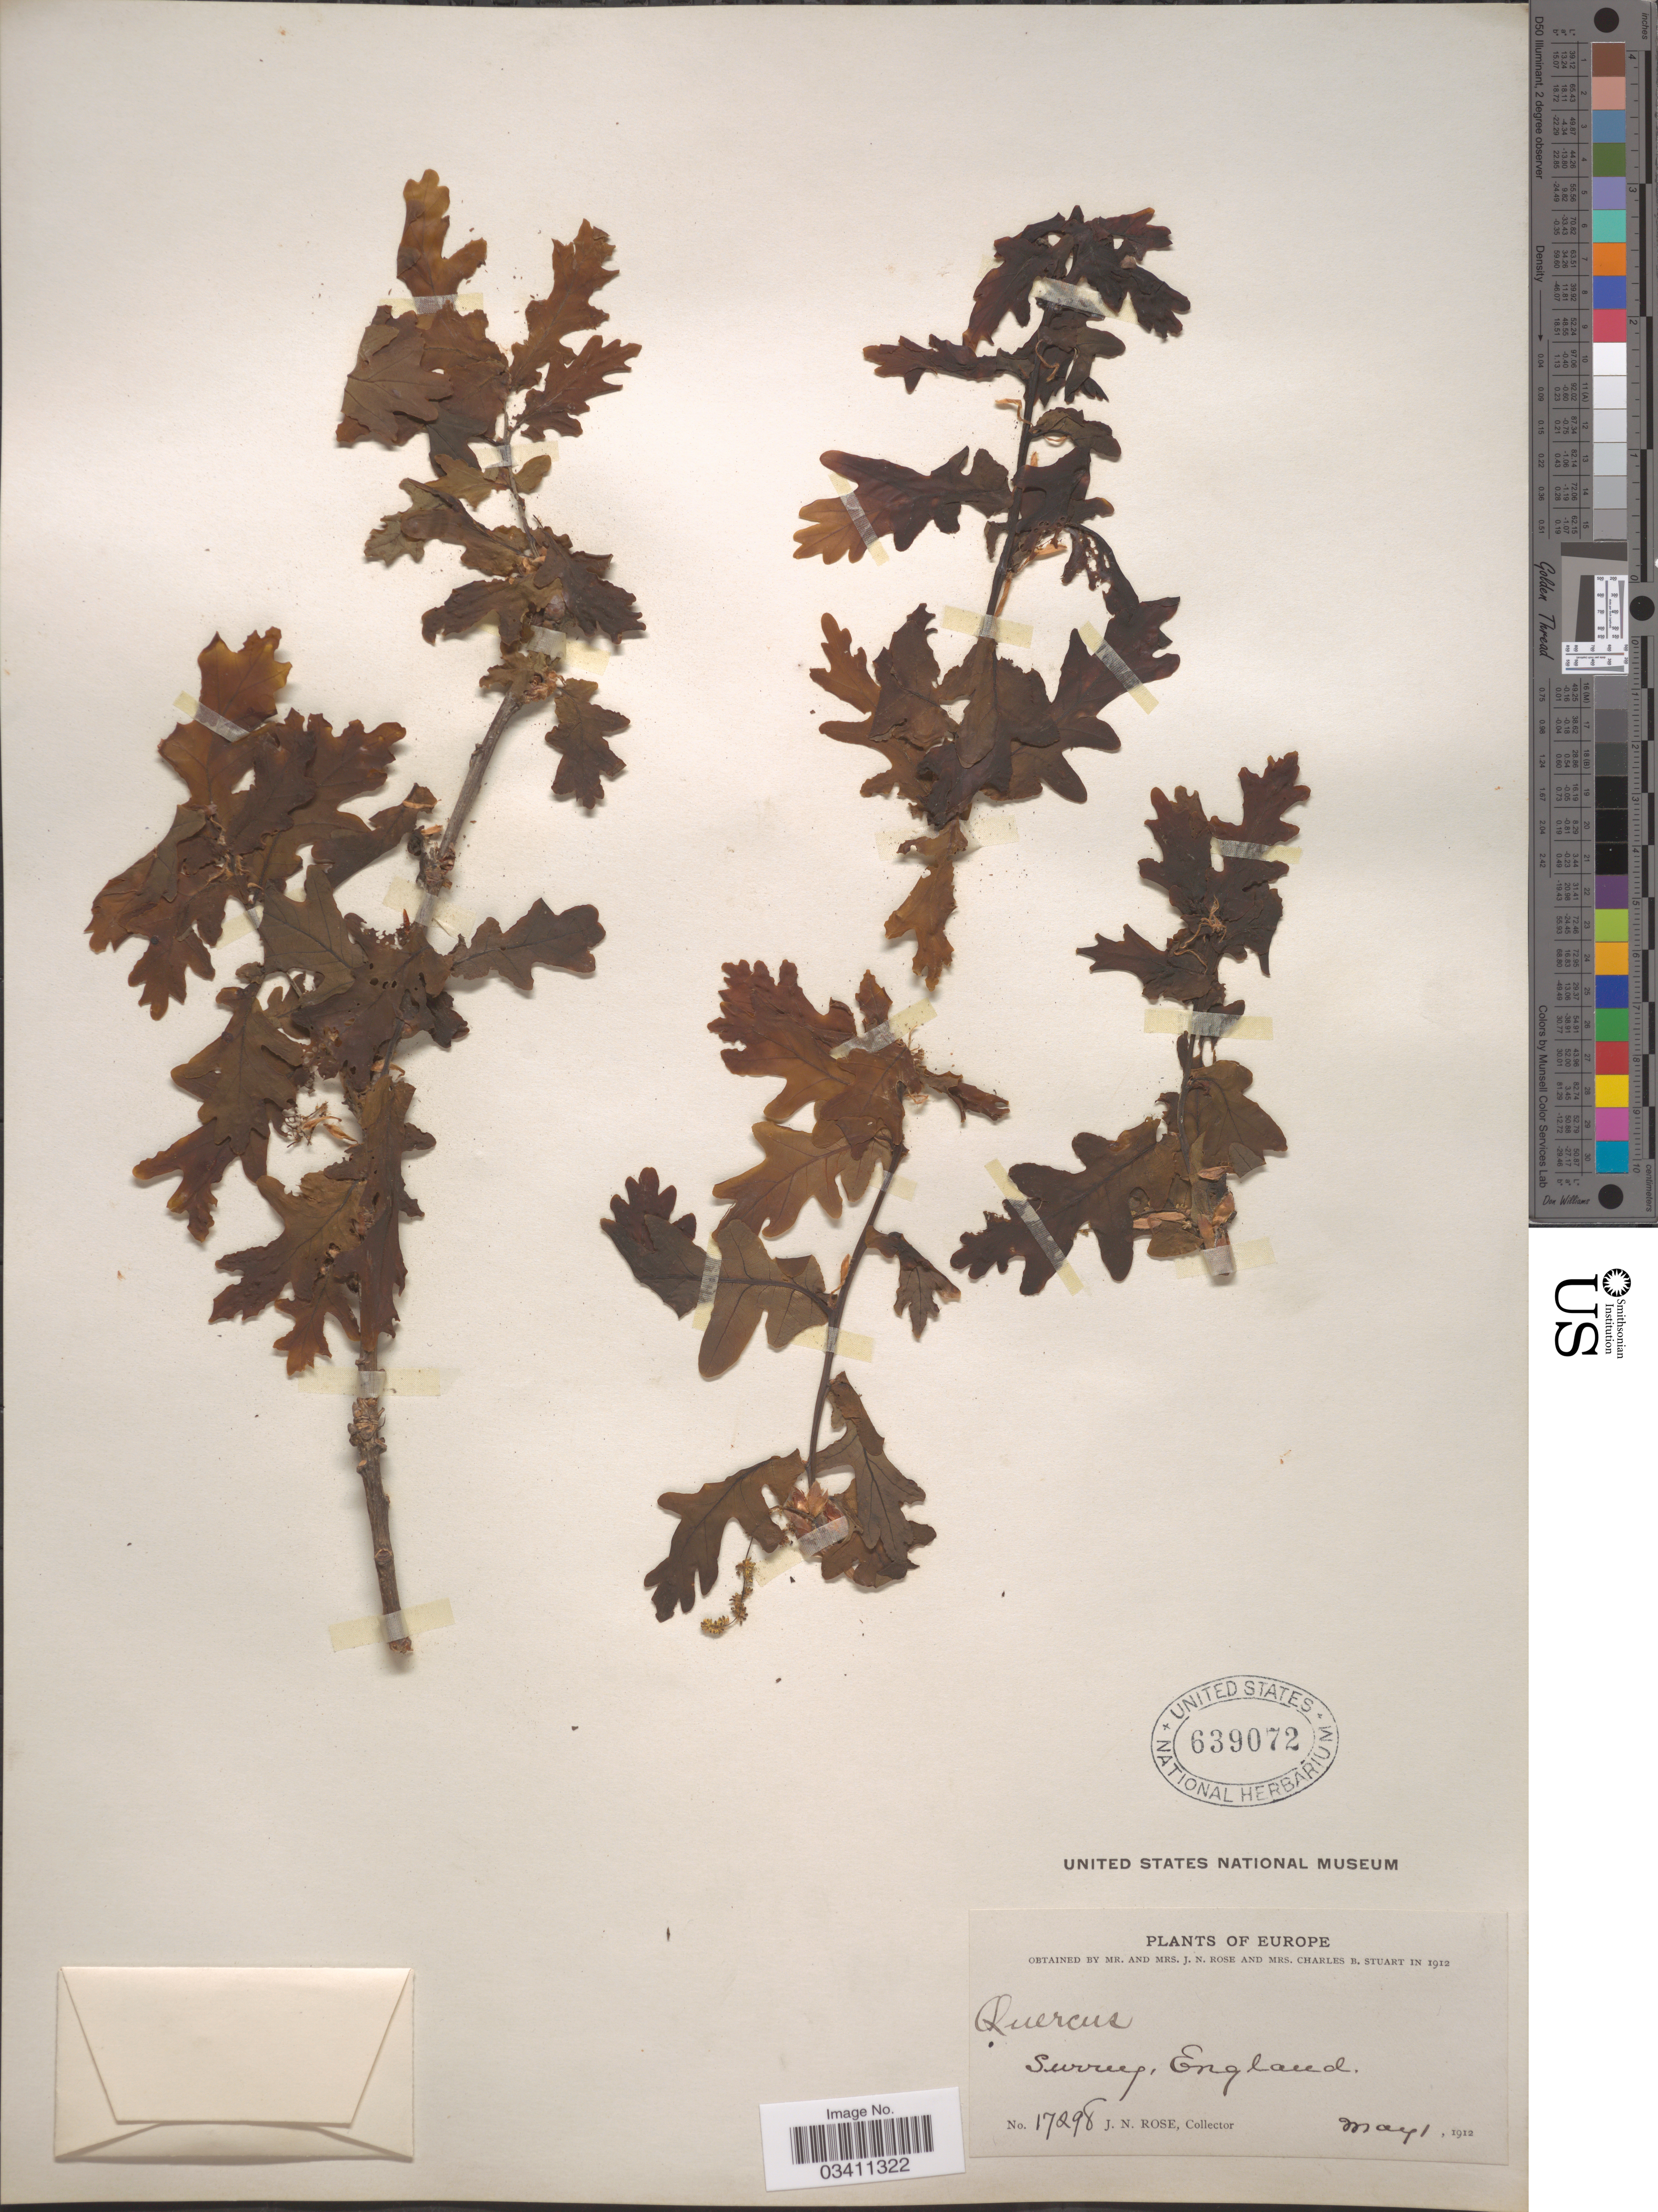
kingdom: Plantae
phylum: Tracheophyta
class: Magnoliopsida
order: Fagales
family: Fagaceae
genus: Quercus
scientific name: Quercus sp.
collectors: J. N. Rose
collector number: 17298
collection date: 1912-05-01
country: United Kingdom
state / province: England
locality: Surrey.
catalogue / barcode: US 639072